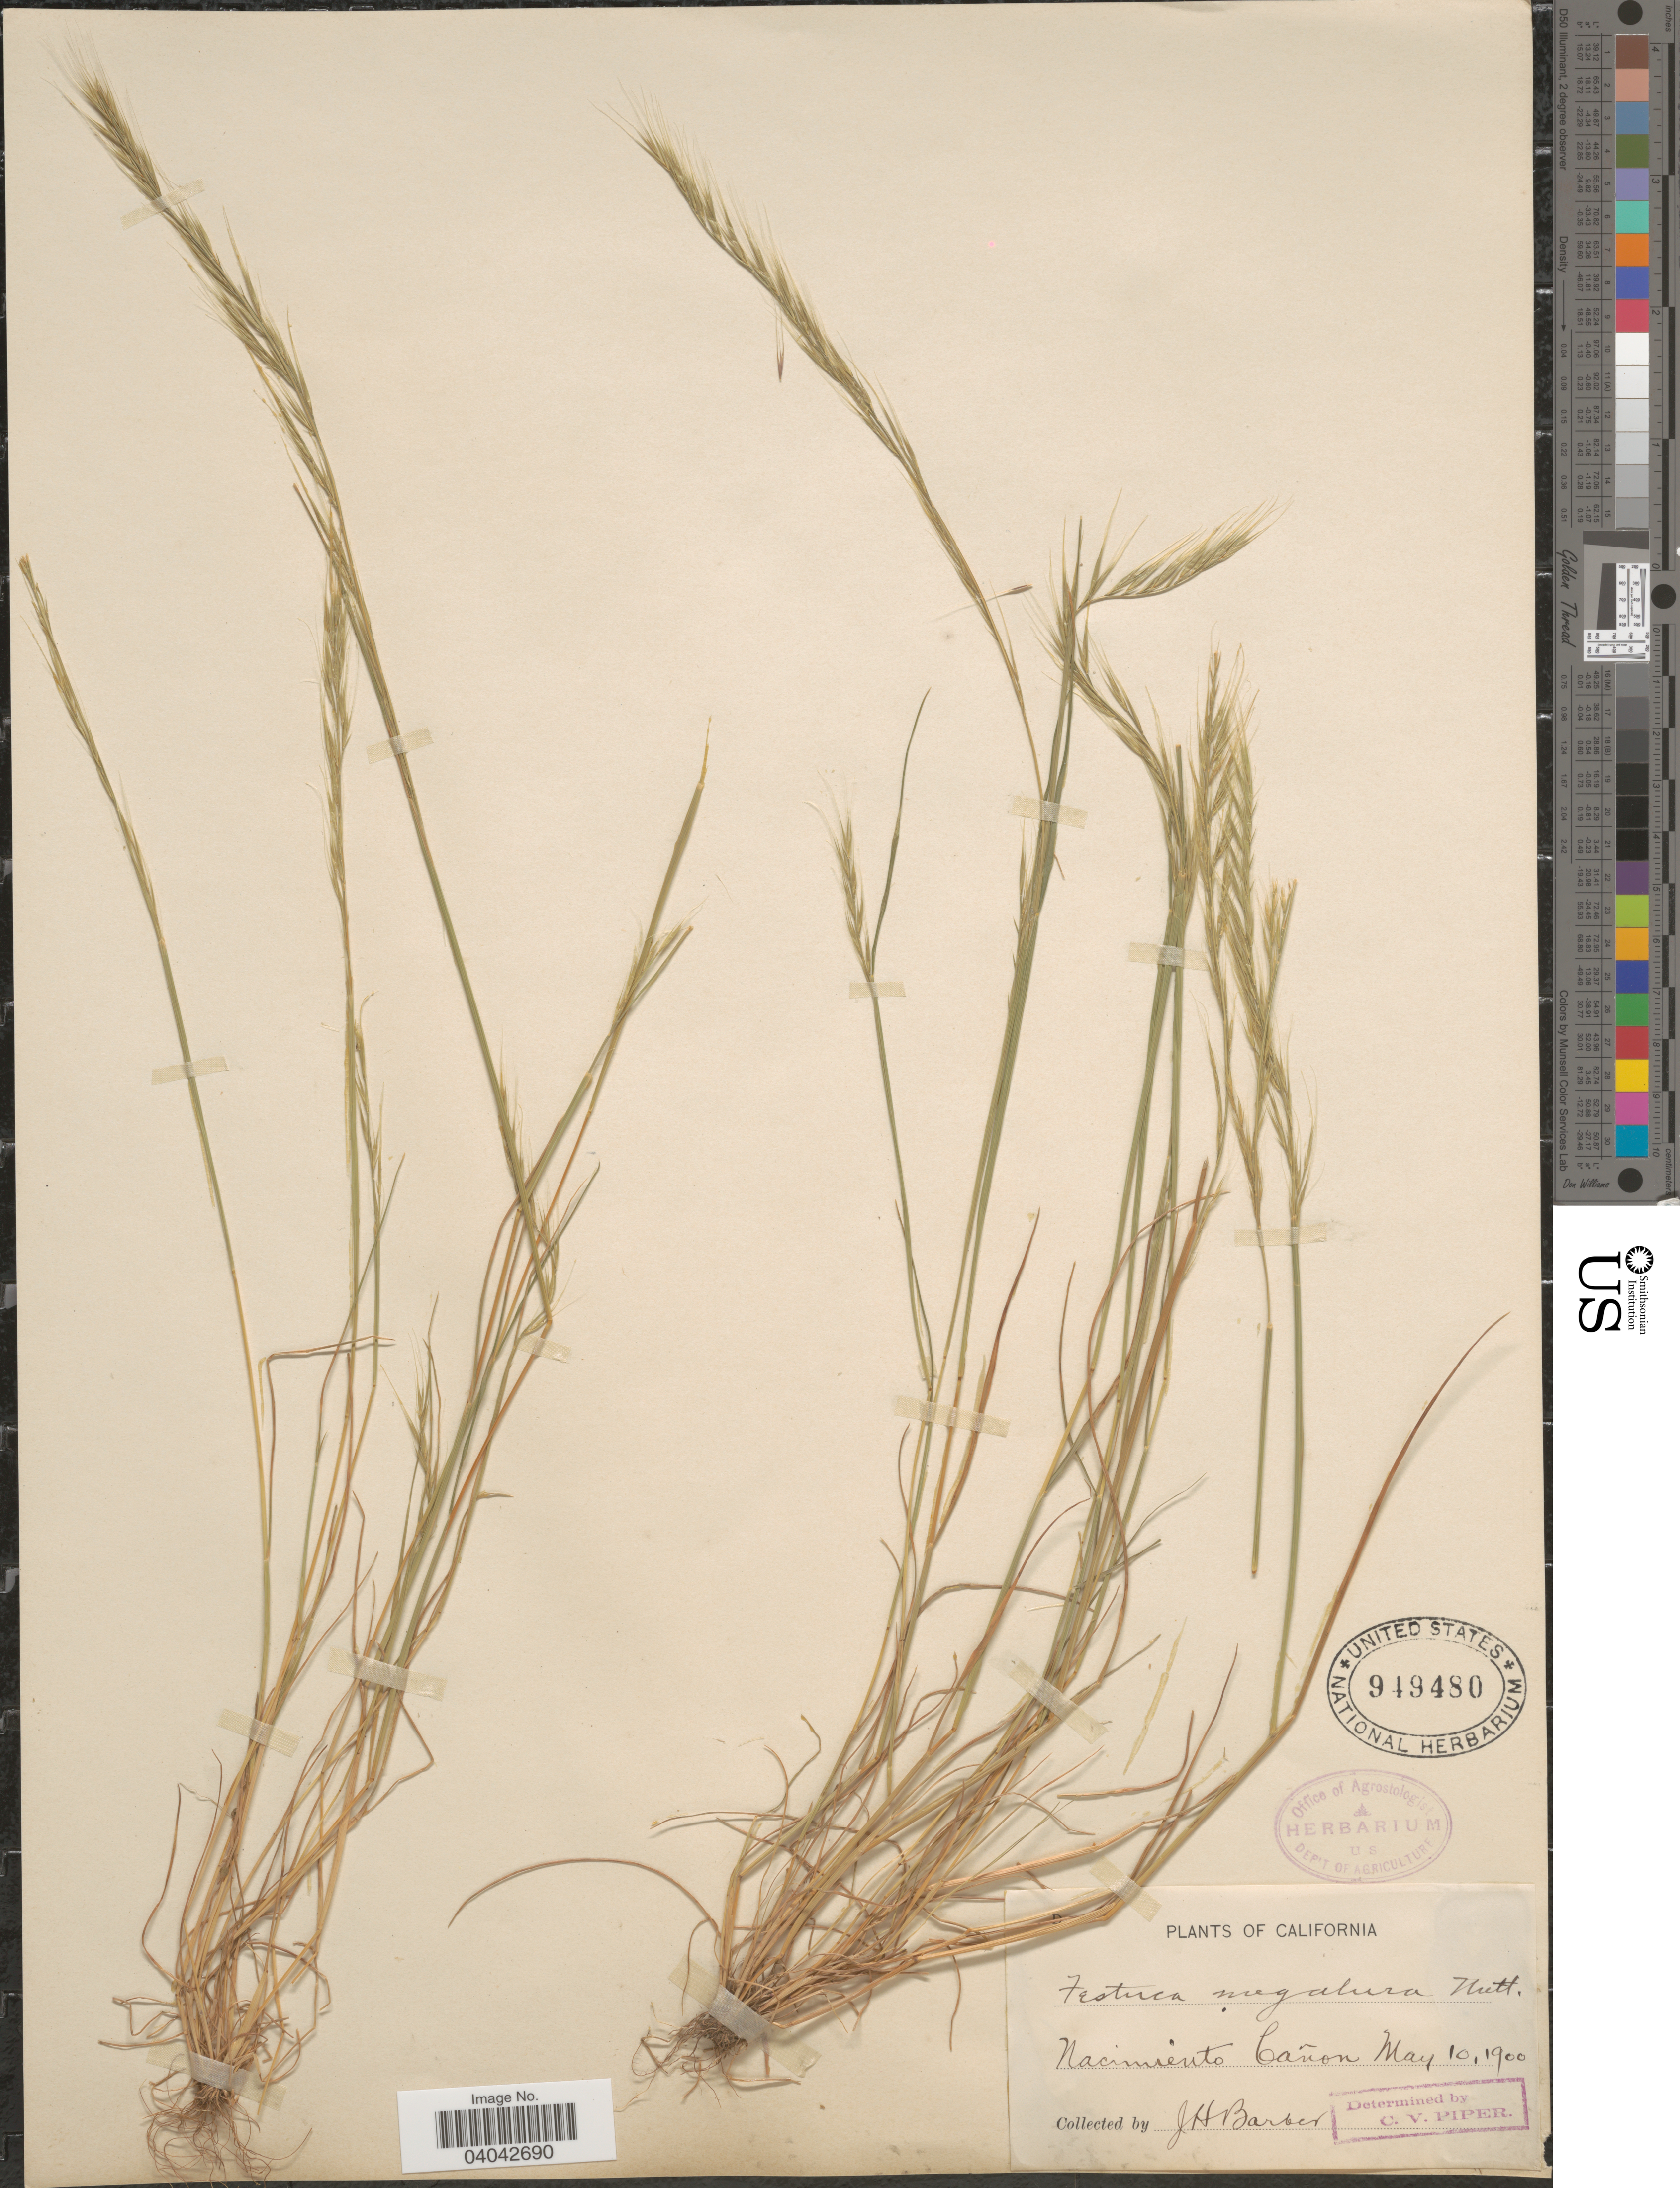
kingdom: Plantae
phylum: Tracheophyta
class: Liliopsida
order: Poales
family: Poaceae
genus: Festuca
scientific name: Festuca megalura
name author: Nutt.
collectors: J. Barber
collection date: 1900-05-10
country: United States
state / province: California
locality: Nacimiento Cañon.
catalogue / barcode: US 949480